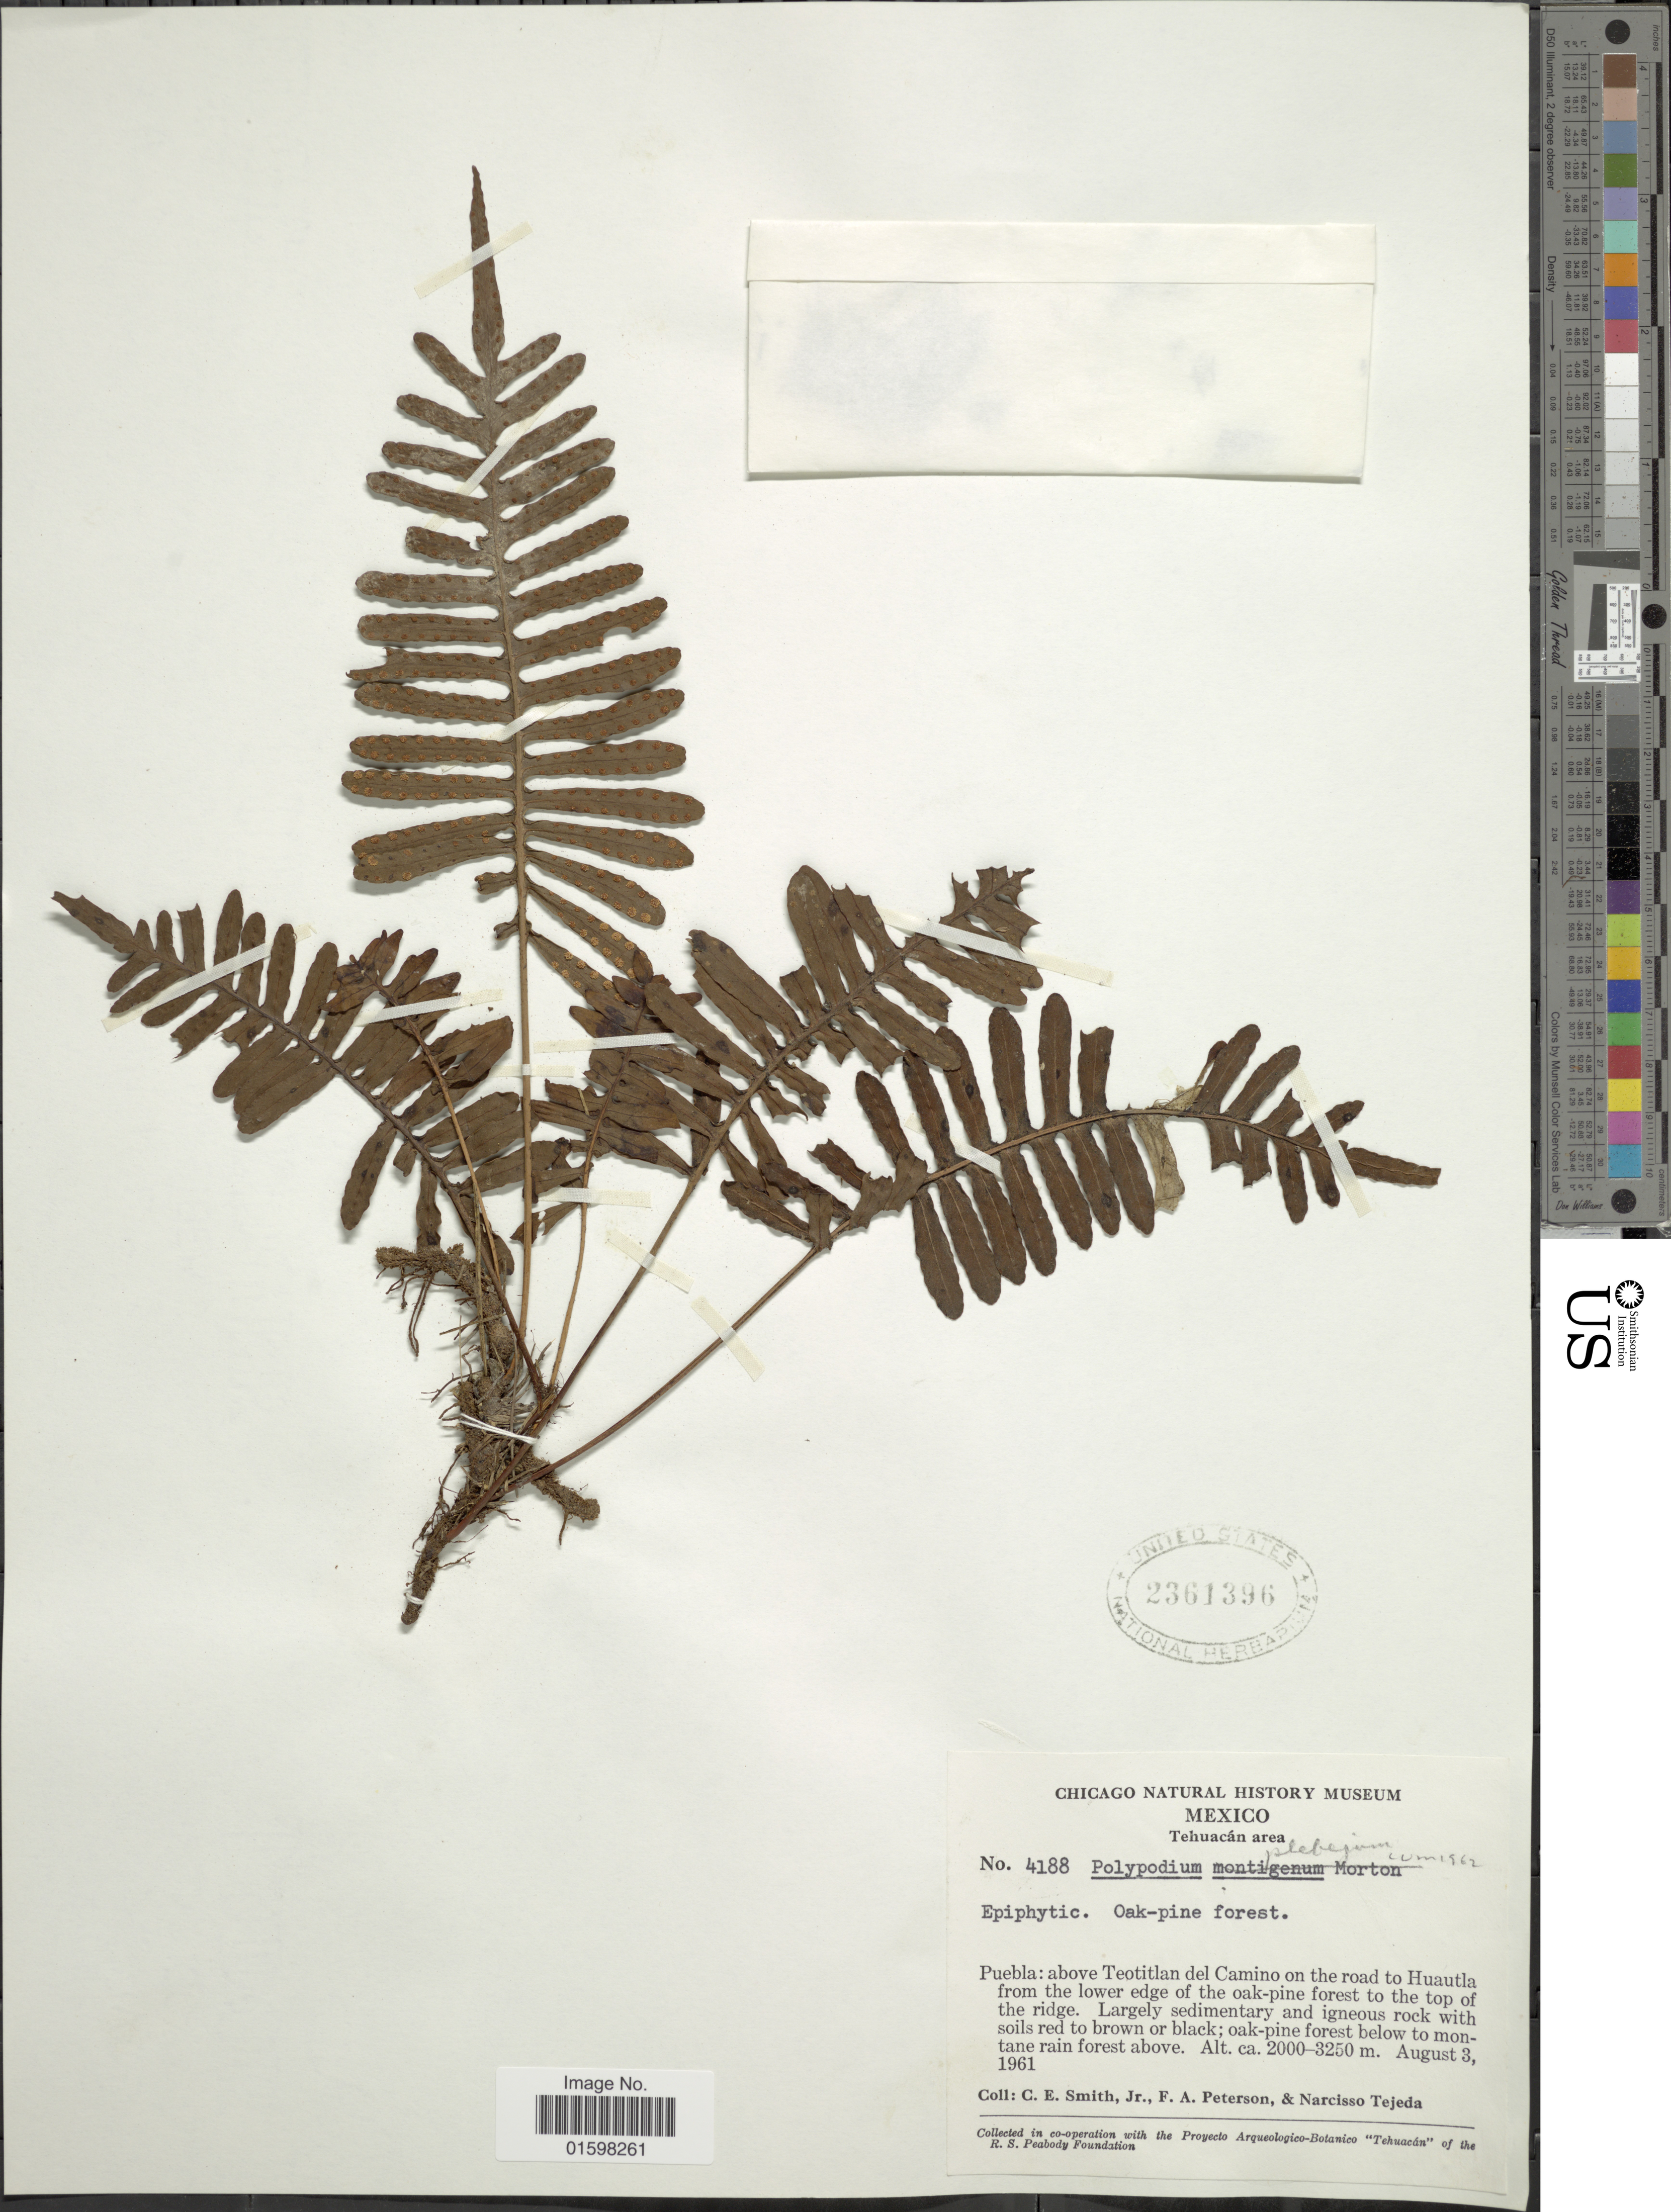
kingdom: Plantae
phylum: Tracheophyta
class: Polypodiopsida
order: Polypodiales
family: Polypodiaceae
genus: Pleopeltis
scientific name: Pleopeltis plebeia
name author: (Schltdl. ex Cham.) A.R. Sm. & Tejero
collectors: C. E. Smith Jr., F. A. Peterson & N. Tejeda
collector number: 4188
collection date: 1961-08-03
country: Mexico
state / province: Puebla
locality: Above Teotitlan del Camino on the road to Huautla from the lower edge of the oak-pine forest to the top of the ridge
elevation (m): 2000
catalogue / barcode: US 2361396